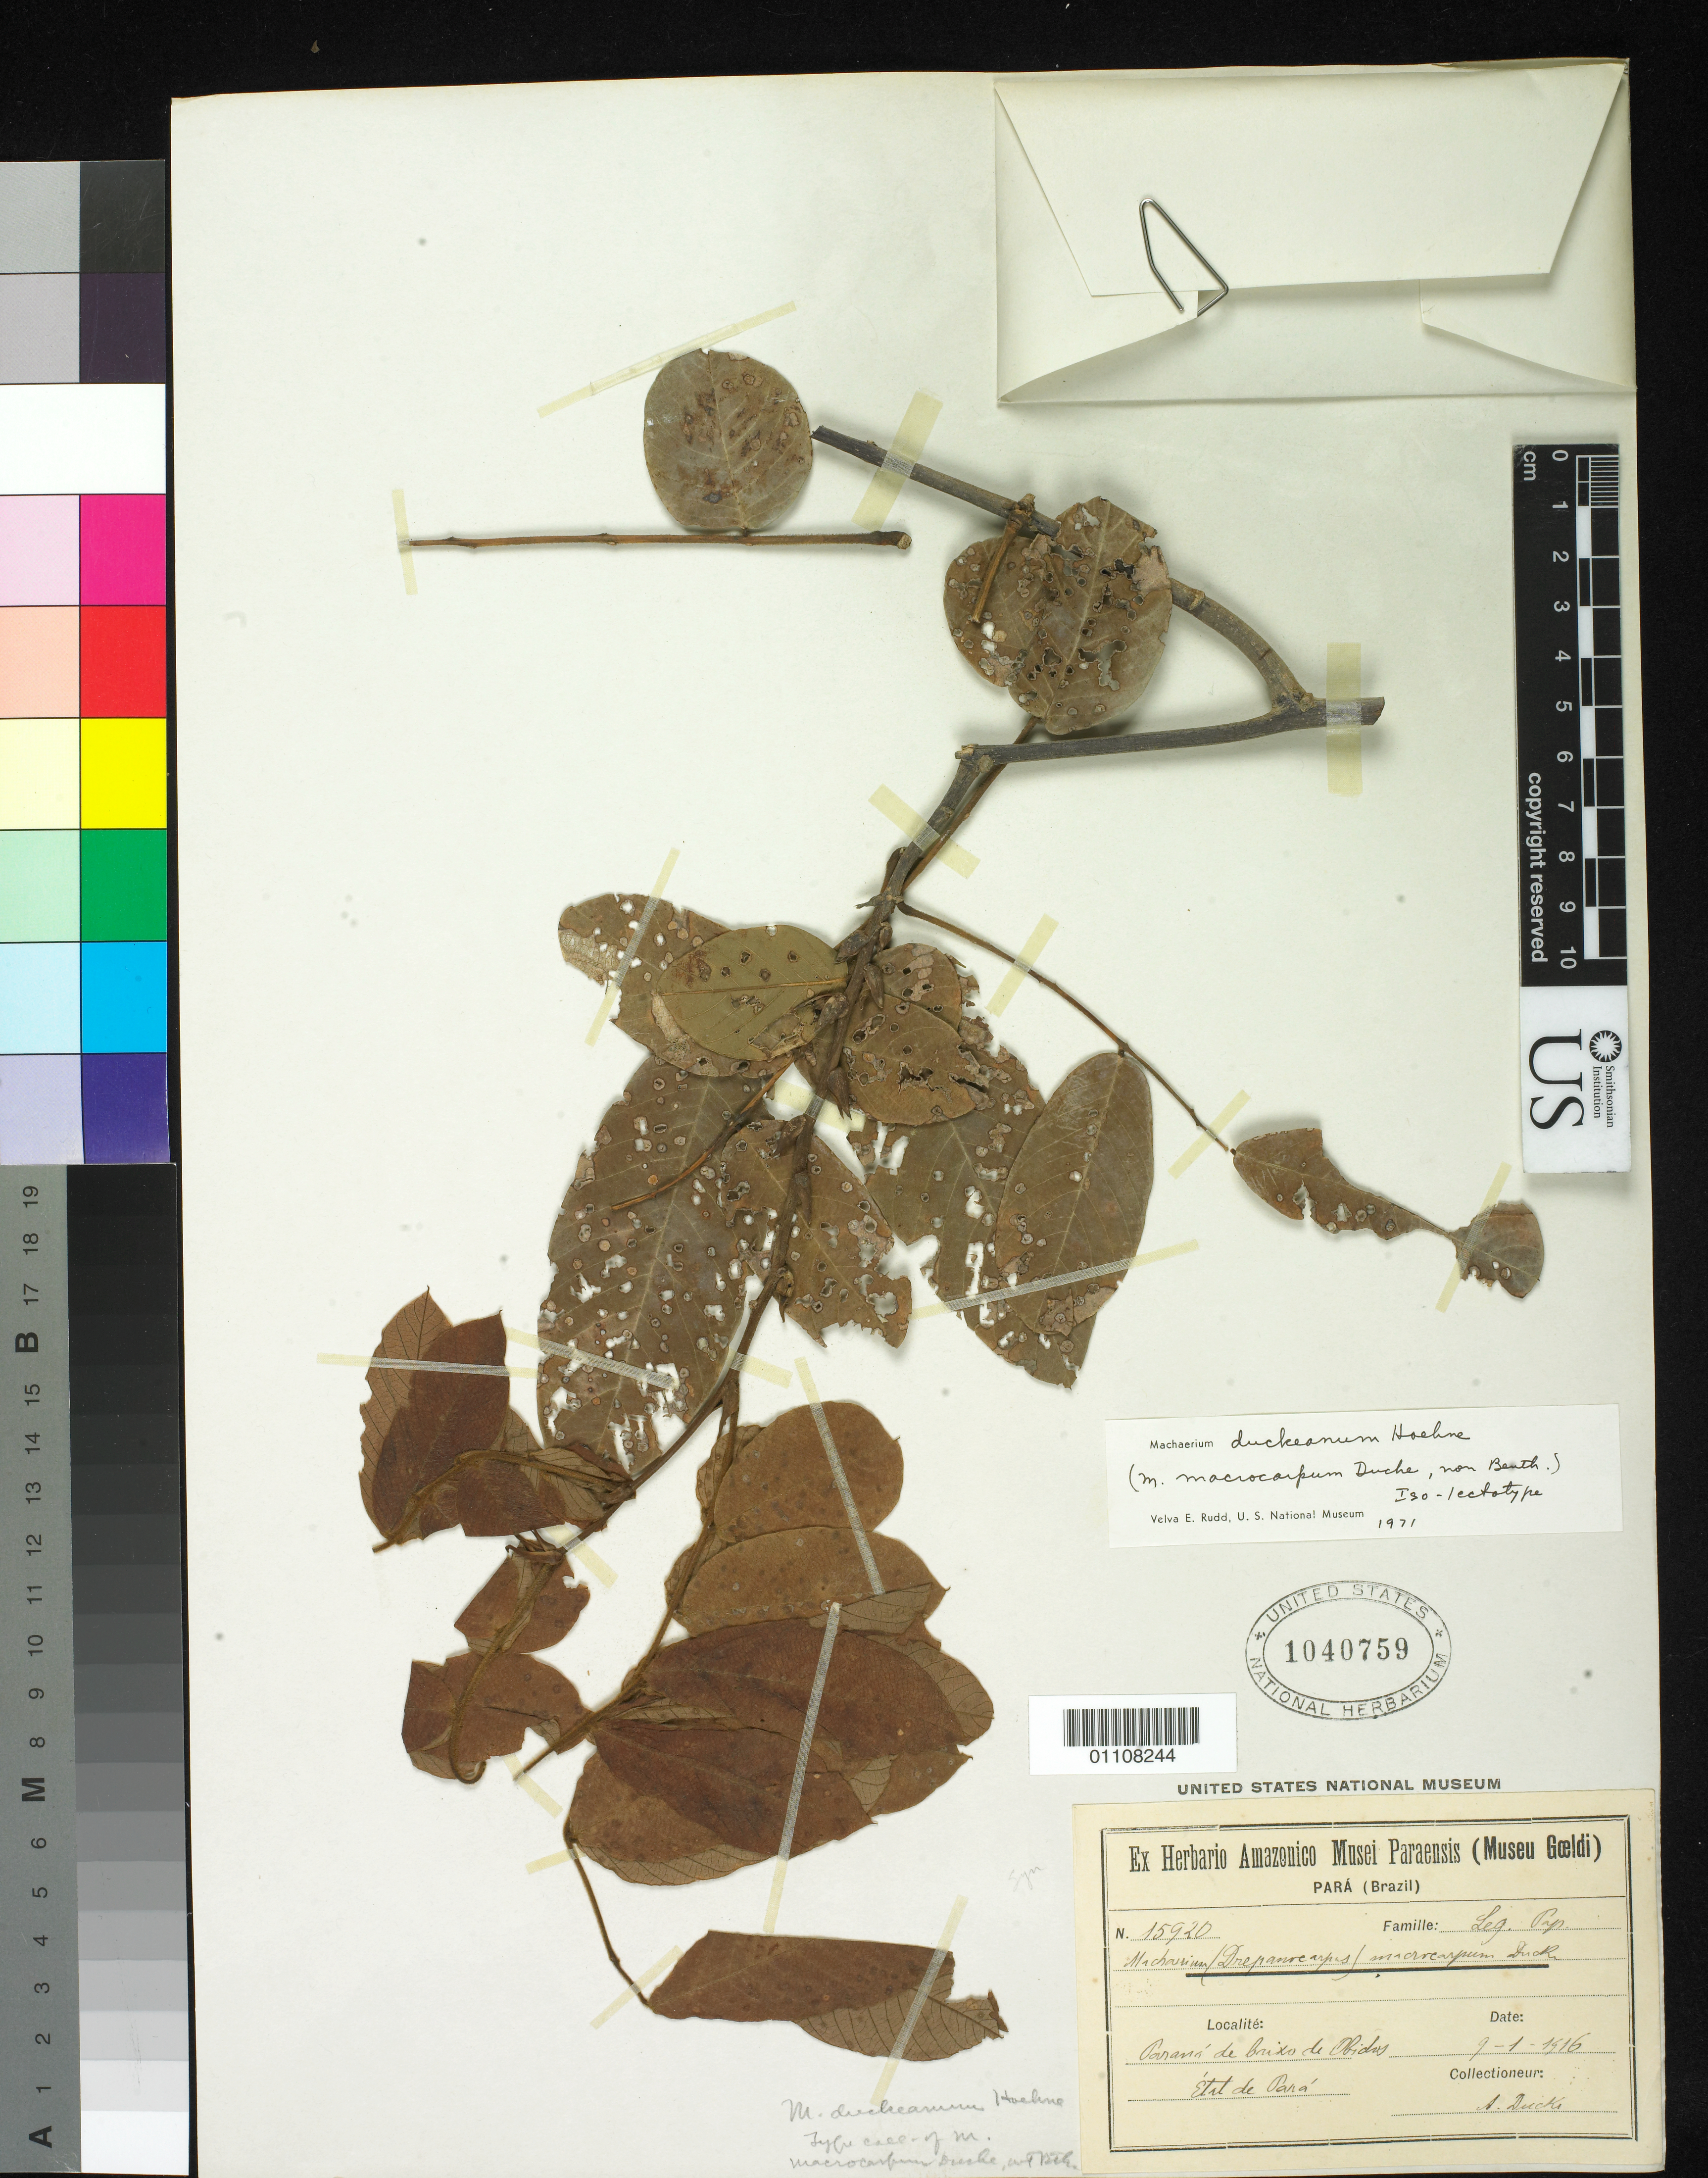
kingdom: Plantae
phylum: Tracheophyta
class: Magnoliopsida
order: Fabales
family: Fabaceae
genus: Machaerium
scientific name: Machaerium macrocarpum Ducke, nom. illeg.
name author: Ducke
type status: Isosyntype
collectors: A. Ducke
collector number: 15920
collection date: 1916-01-09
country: Brazil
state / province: Pará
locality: Paraná de brixo de Obidos, Etat de Pará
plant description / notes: Rudd annotated (1971) Ducke 15920 as "Iso-lectotype" and Ducke 16928 as "Iso-syntype" but when publishing lectotypification, designated Ducke 16928 as the lectotype collection.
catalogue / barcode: US 1040759